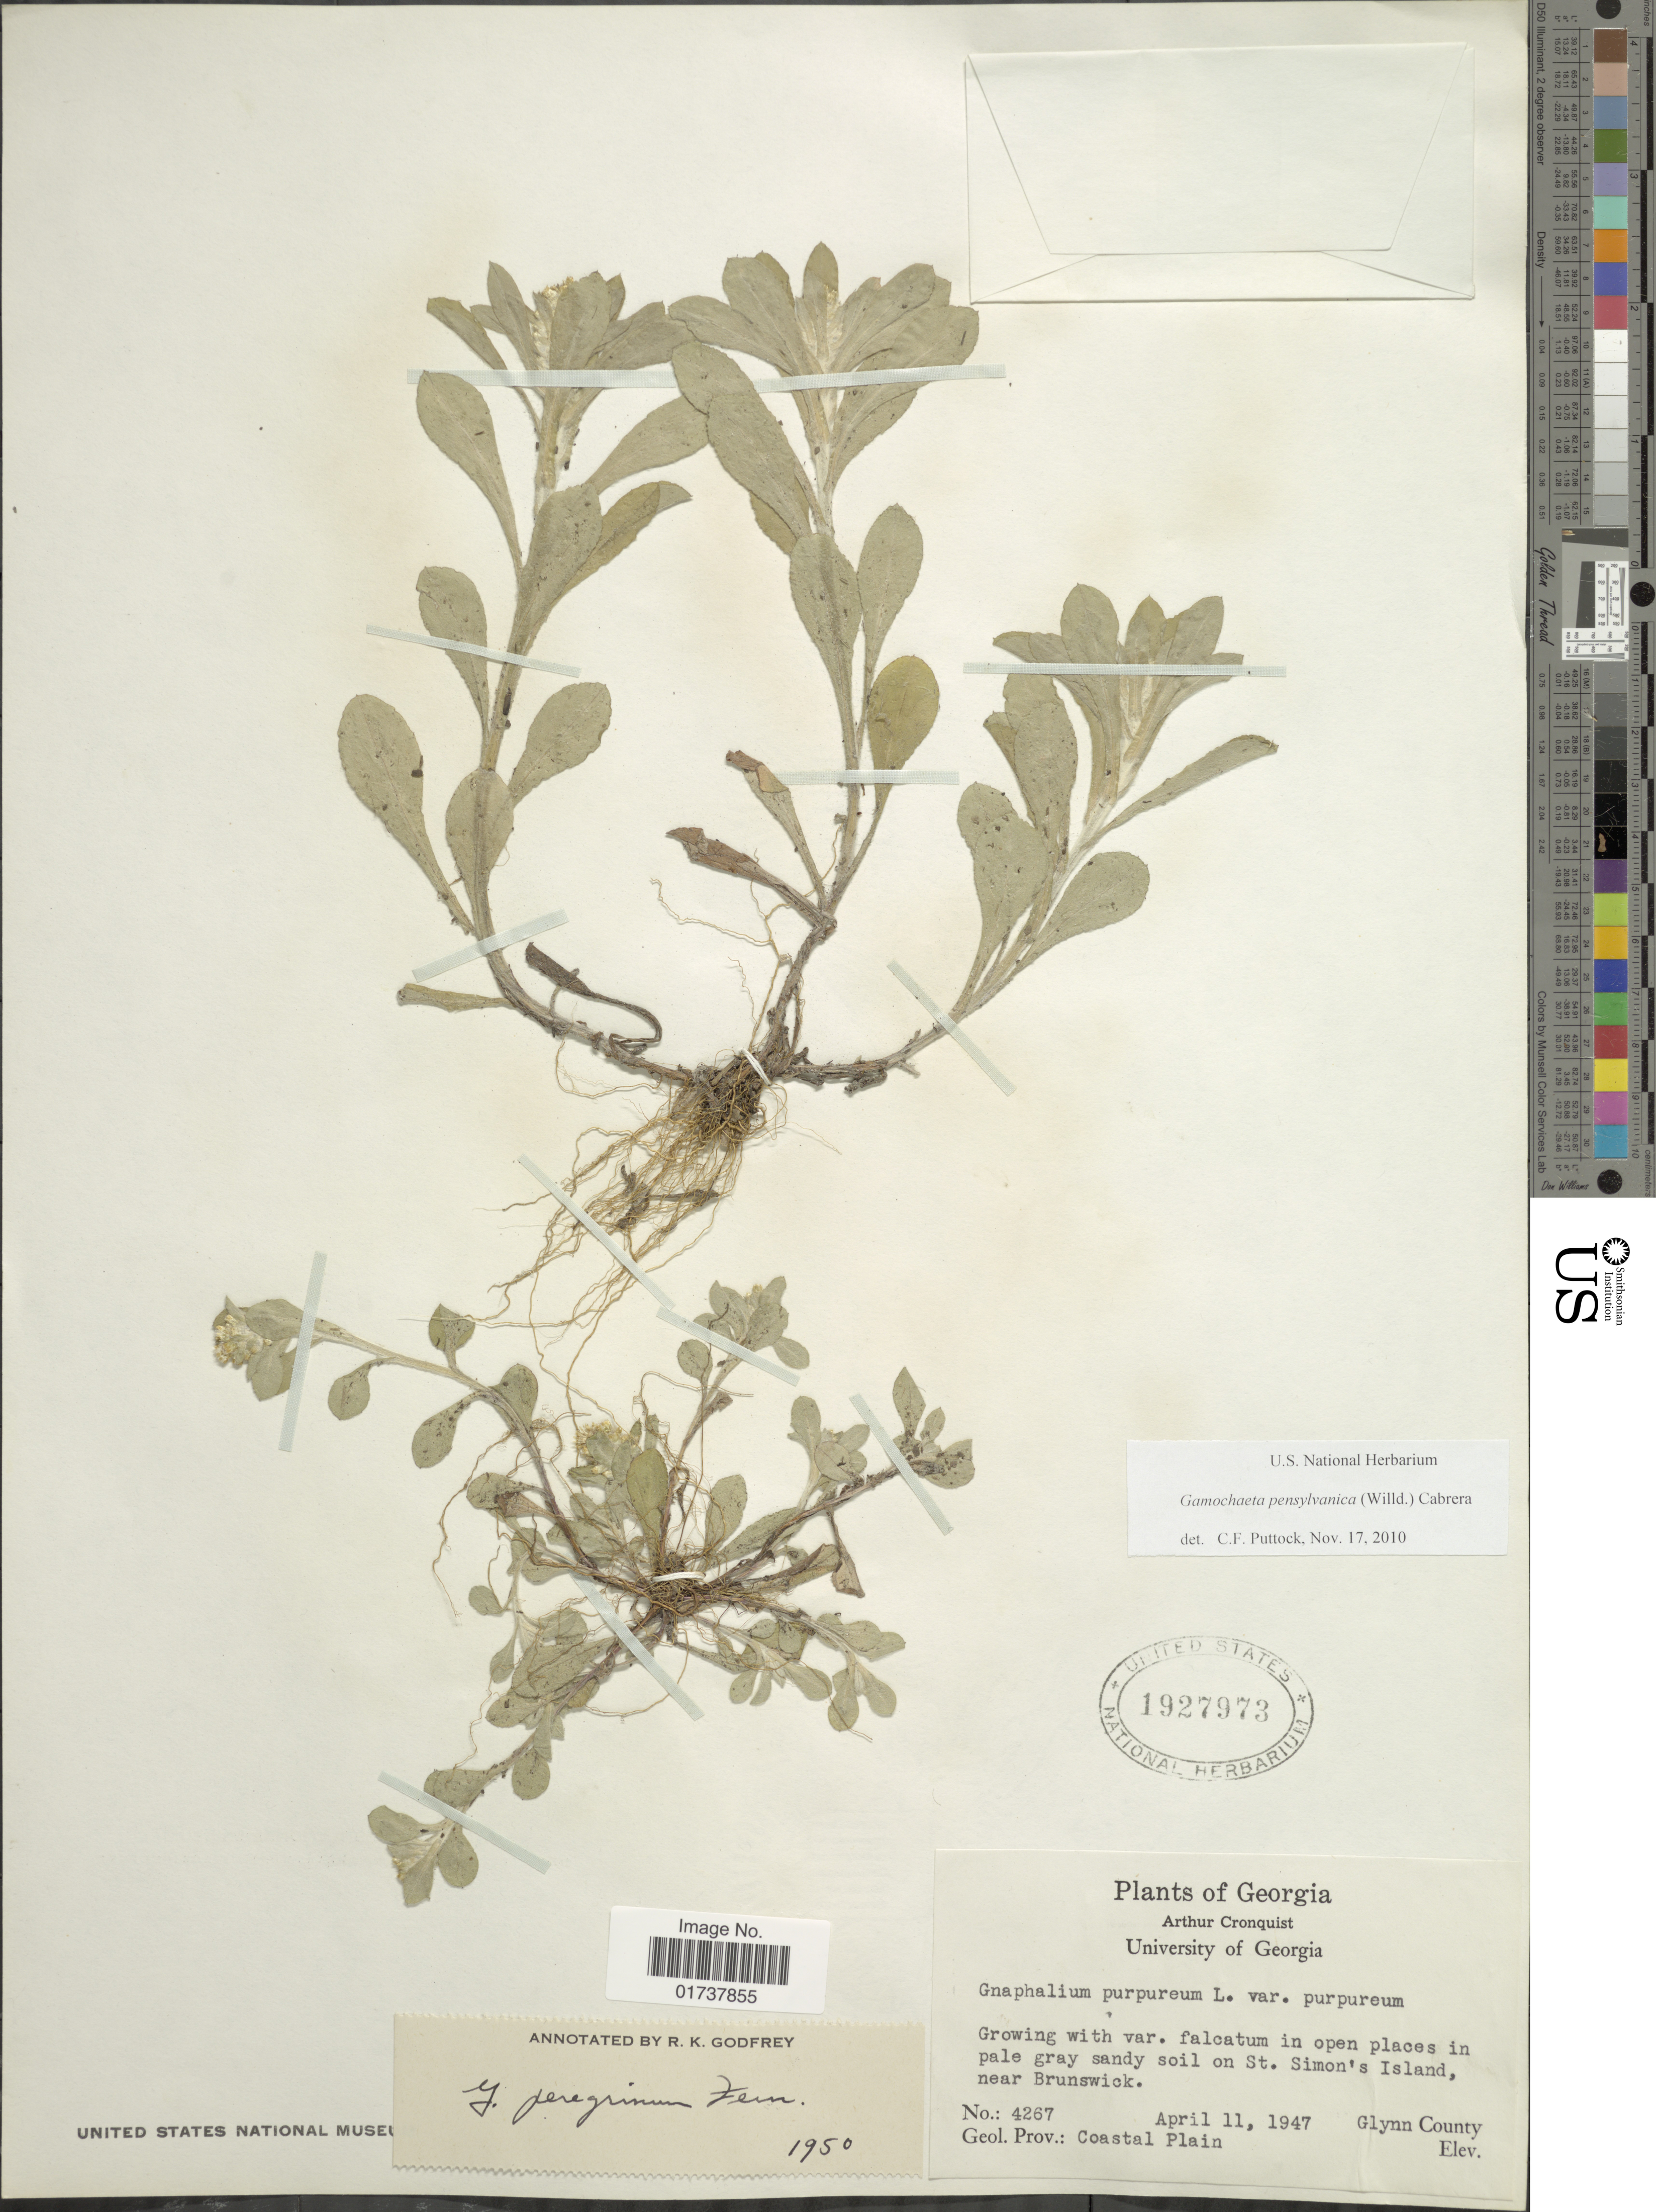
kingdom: Plantae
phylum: Tracheophyta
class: Magnoliopsida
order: Asterales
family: Asteraceae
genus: Gamochaeta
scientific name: Gamochaeta pensylvanica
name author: (Willd.) Cabrera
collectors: A. J. Cronquist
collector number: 4267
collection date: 1947-04-11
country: United States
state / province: Georgia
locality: In open places in pale gray sandy soil on St. Simon's Island, near Brunswick, Glynn County, Geol. Prov.: Coastal Plain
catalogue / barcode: US 1927973